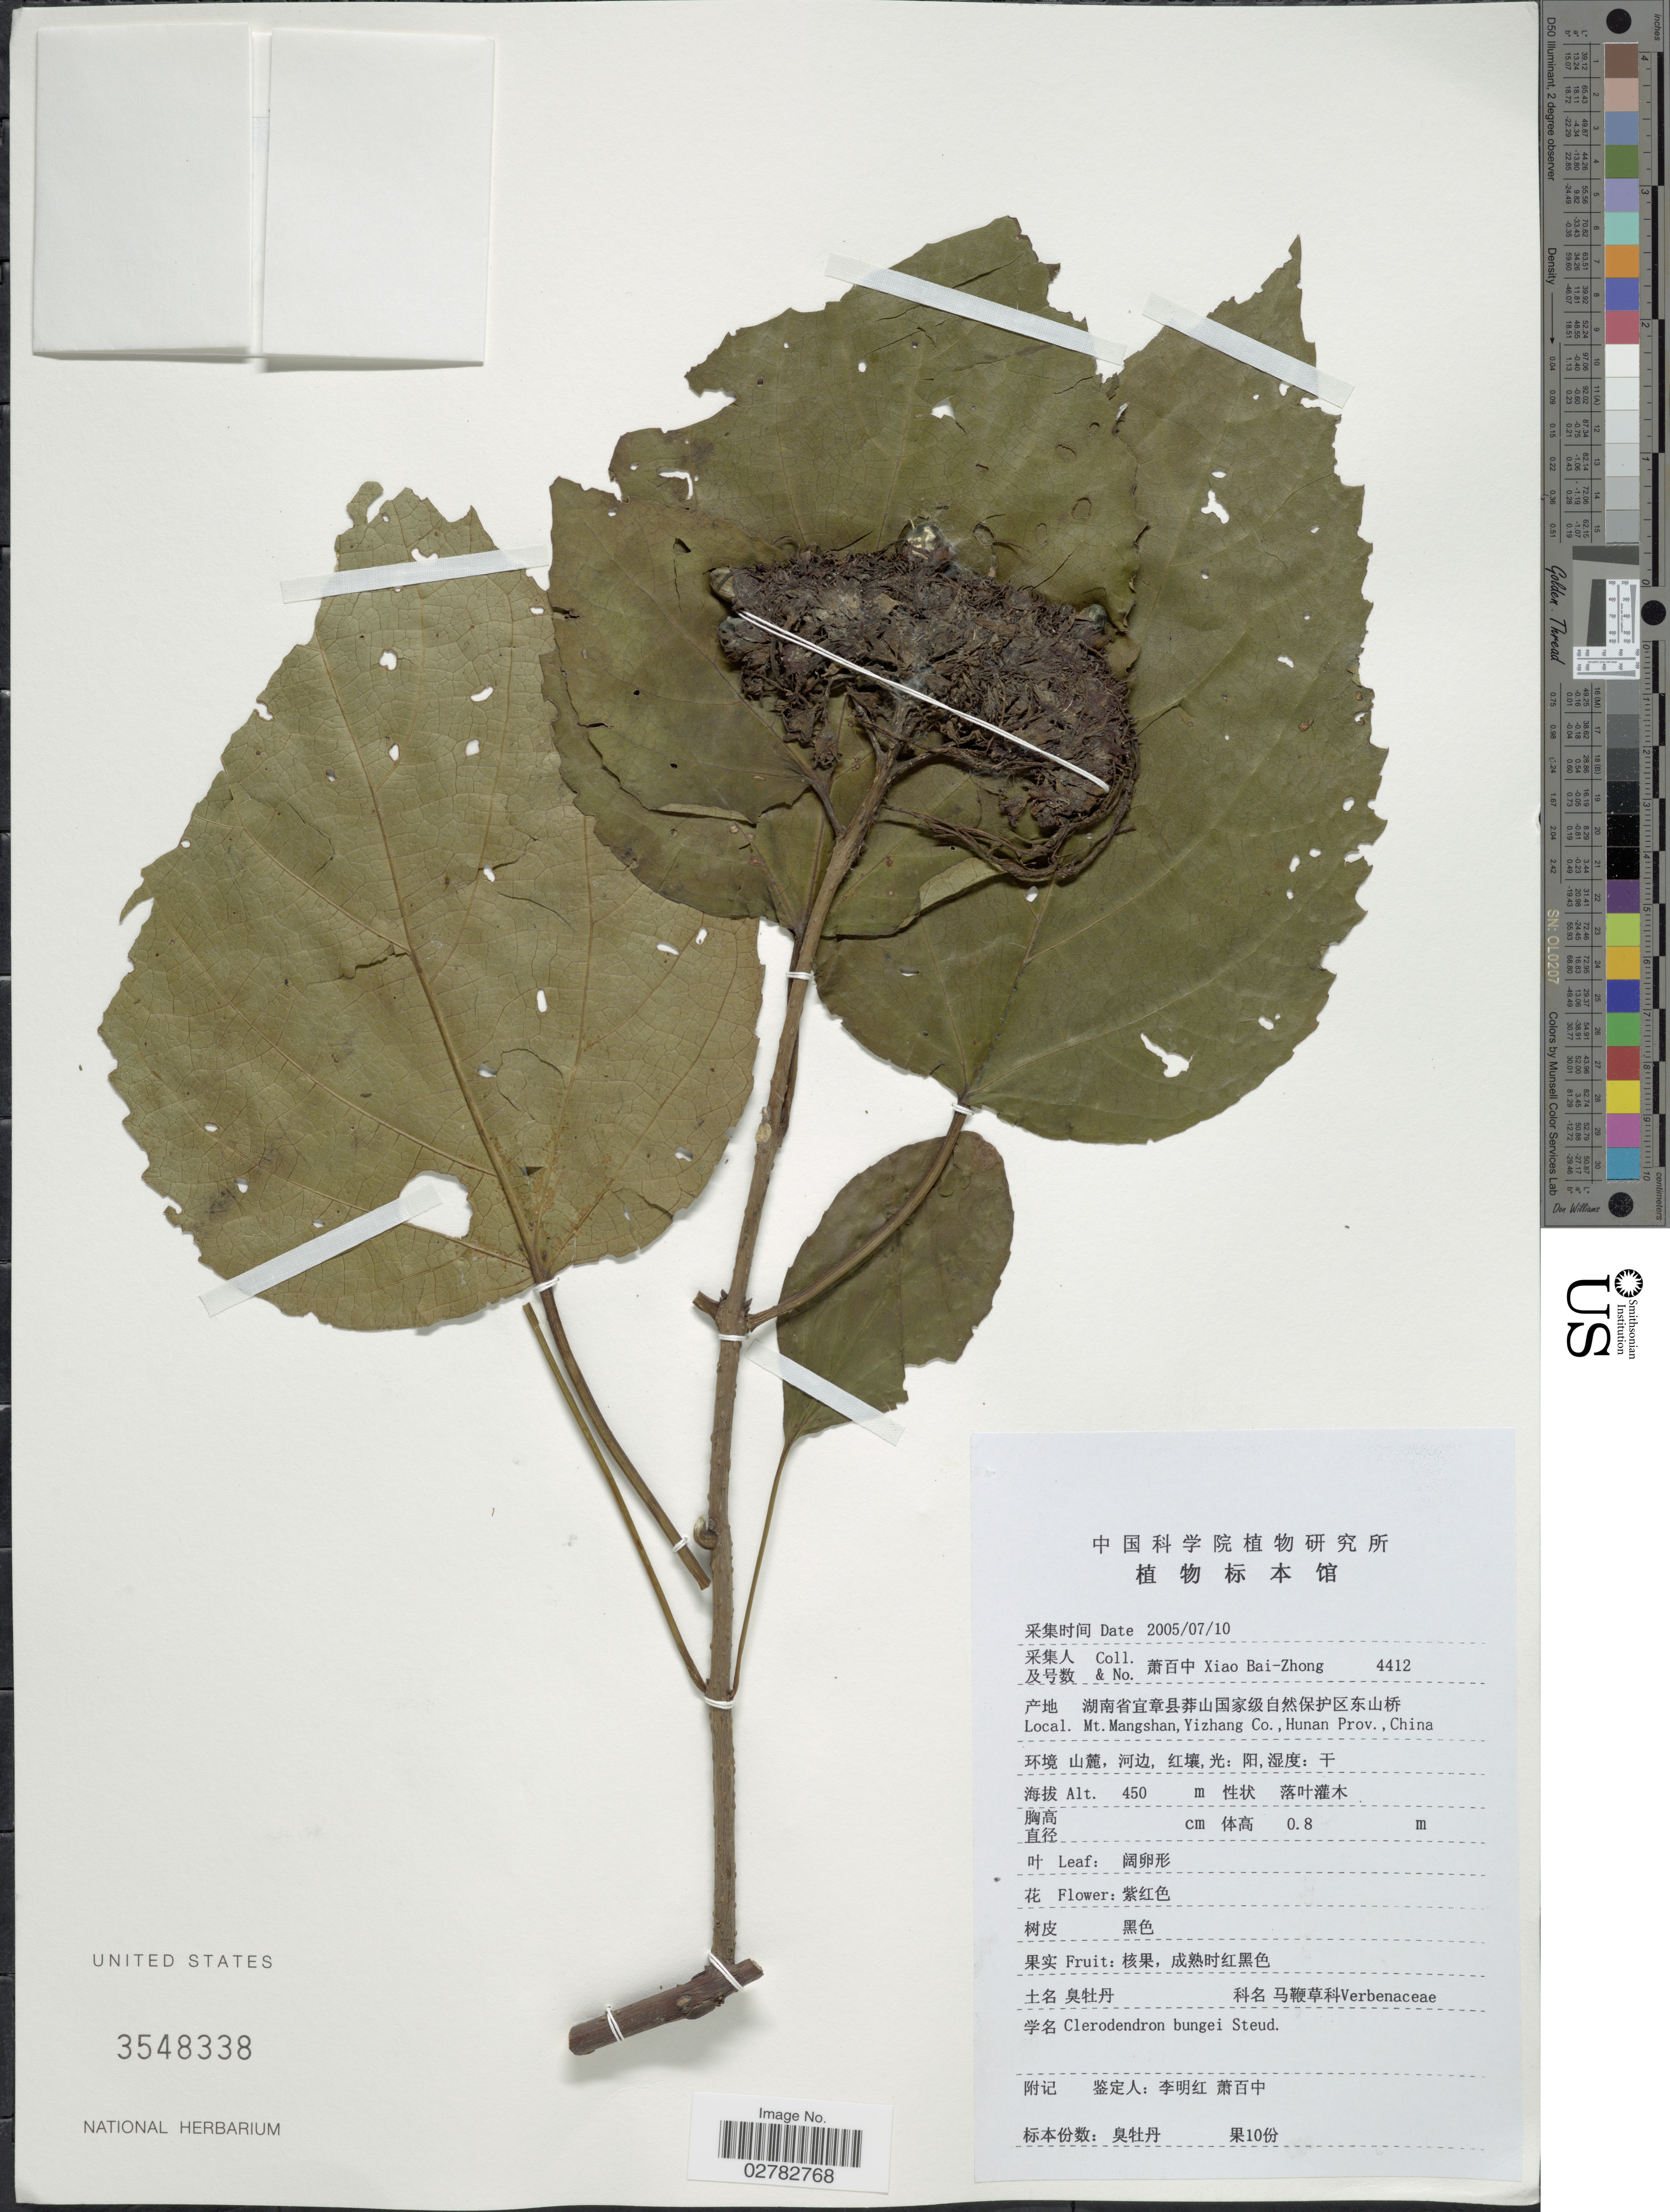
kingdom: Plantae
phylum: Tracheophyta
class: Magnoliopsida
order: Lamiales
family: Lamiaceae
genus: Clerodendrum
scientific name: Clerodendrum bungei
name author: Steud.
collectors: B. Z. Xiao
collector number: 4412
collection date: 2005-07-10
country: China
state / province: Hunan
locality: Mt. Mangshan, Yizhang Co.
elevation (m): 450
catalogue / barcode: US 3548338